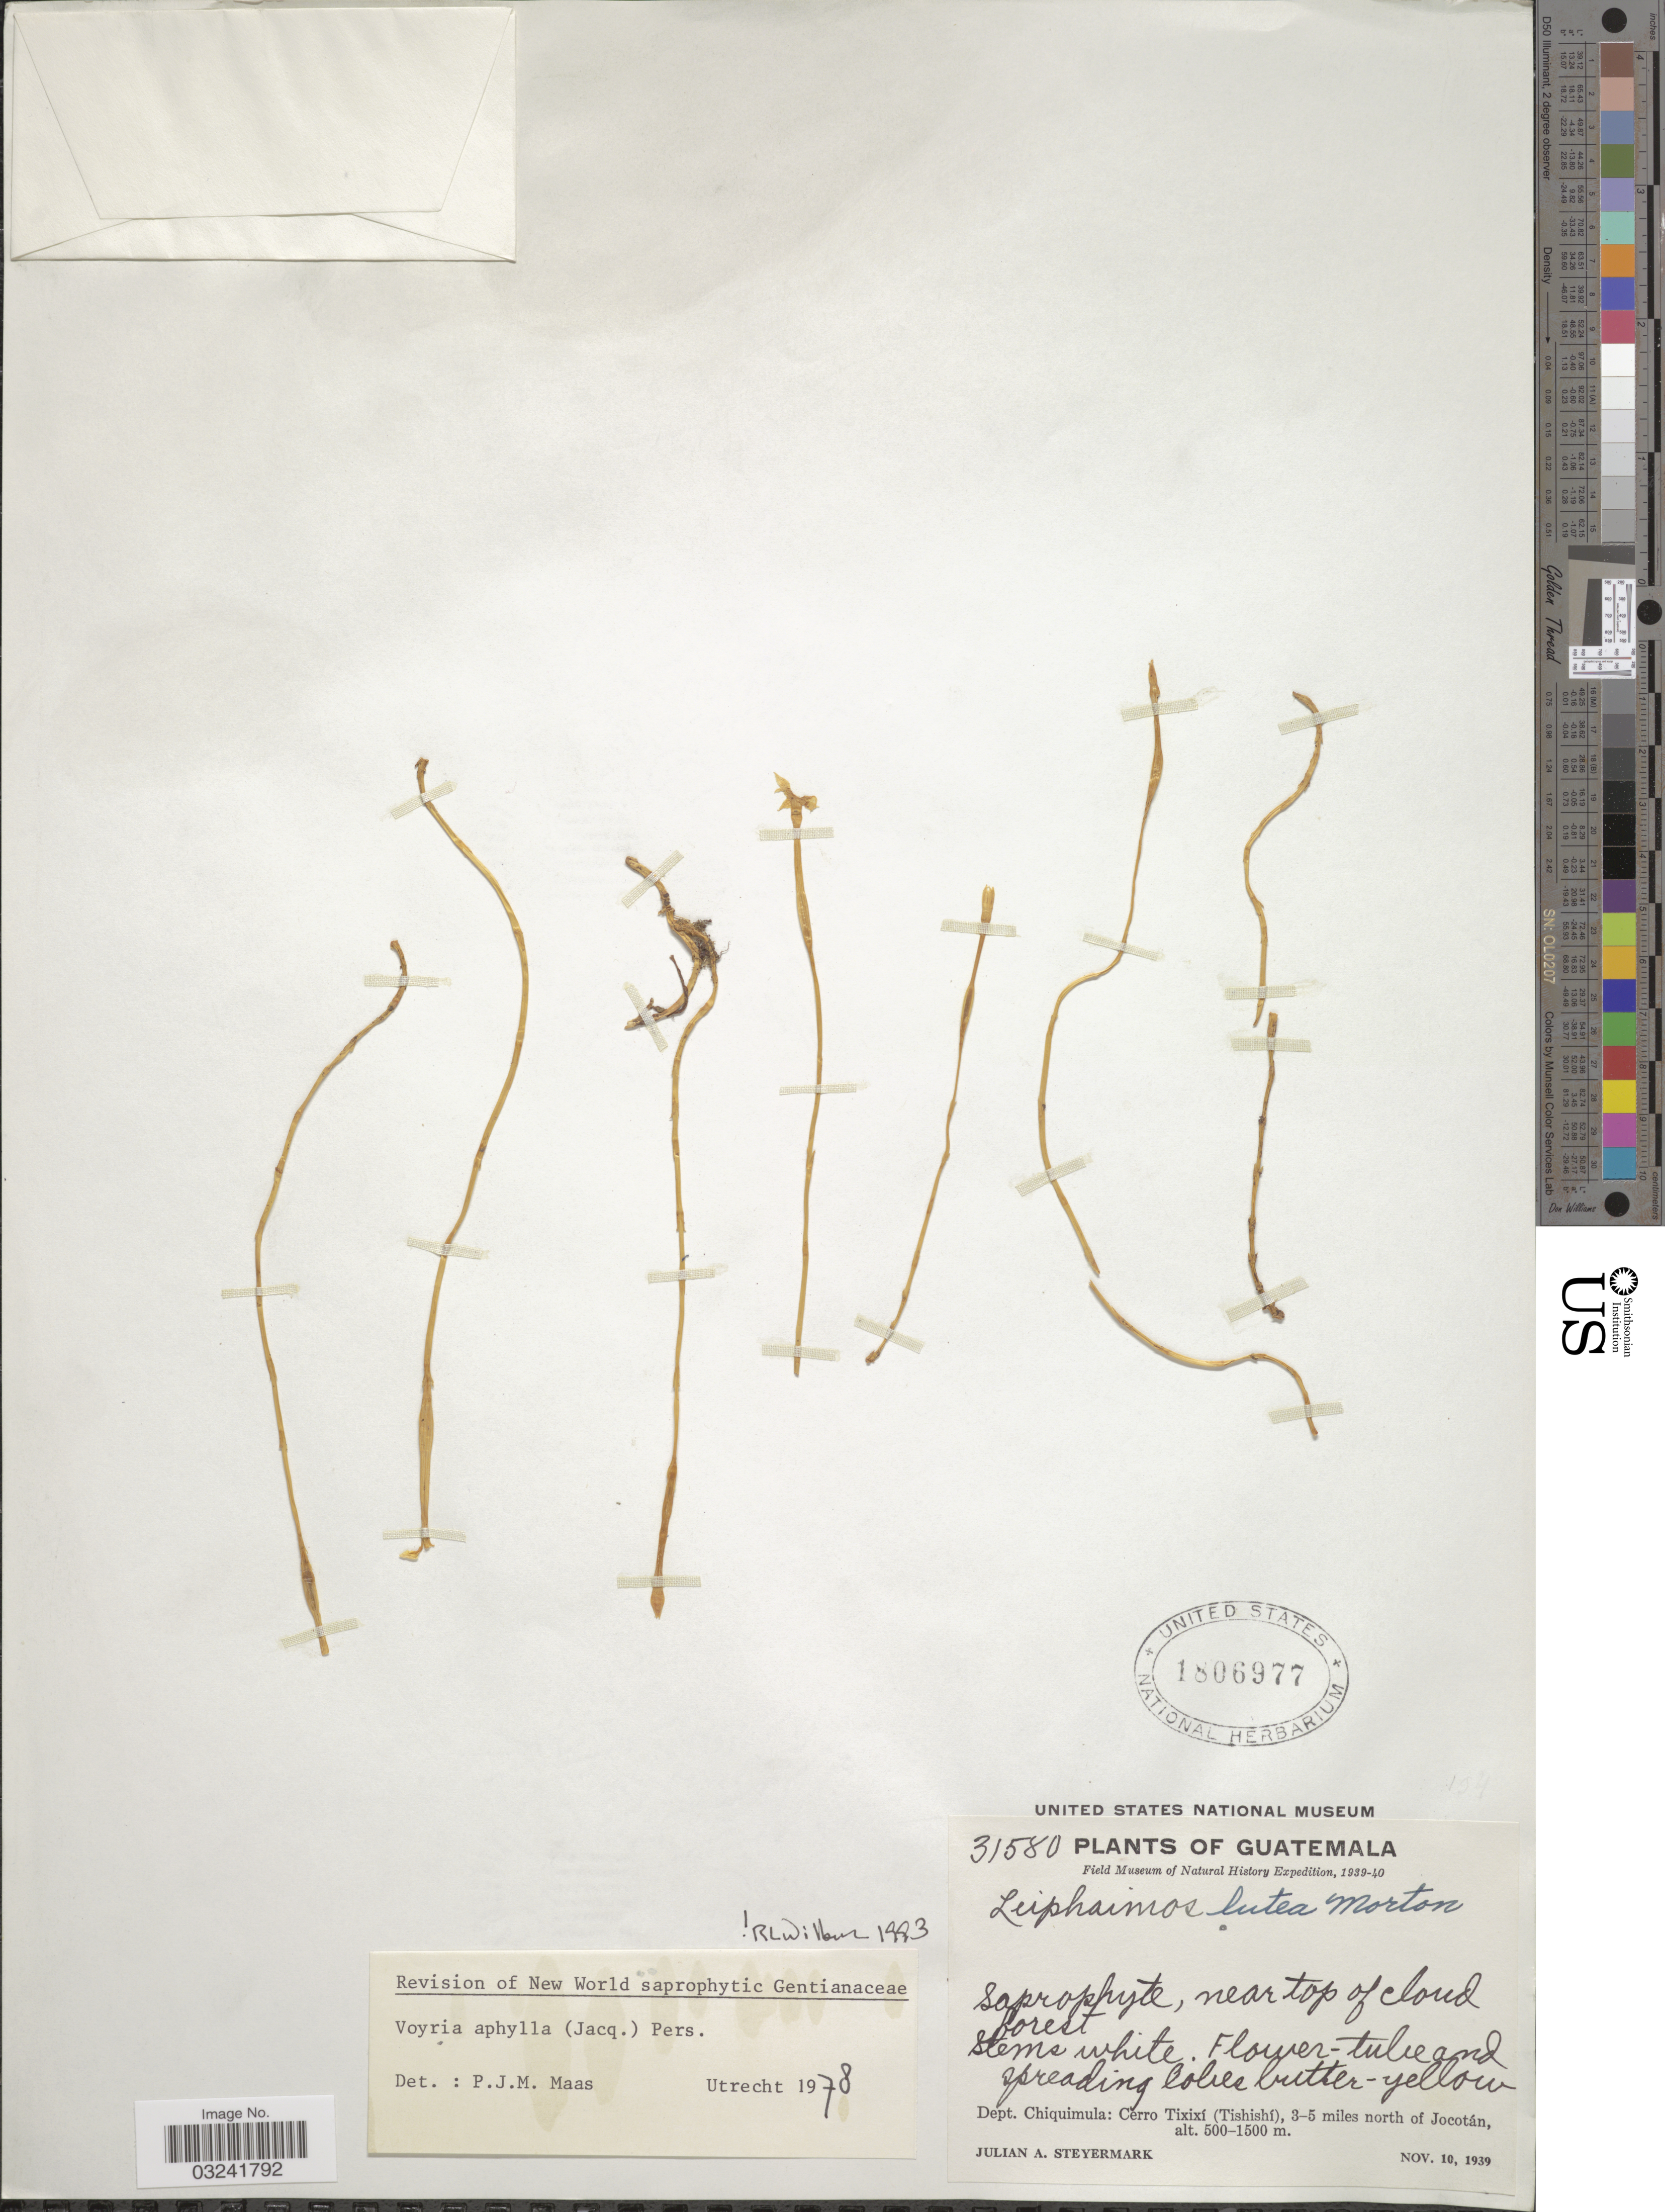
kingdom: Plantae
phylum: Tracheophyta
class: Magnoliopsida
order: Gentianales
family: Gentianaceae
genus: Voyria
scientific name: Voyria aphylla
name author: (Jacq.) Pers.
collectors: J. Steyermark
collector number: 31580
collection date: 1939-11-10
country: Guatemala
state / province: Chiquimula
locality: Dept. Chiquimula: Cerro Tixixí (Tishishí), 3-5 miles north of Jocotán.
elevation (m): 500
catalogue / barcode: US 1806977